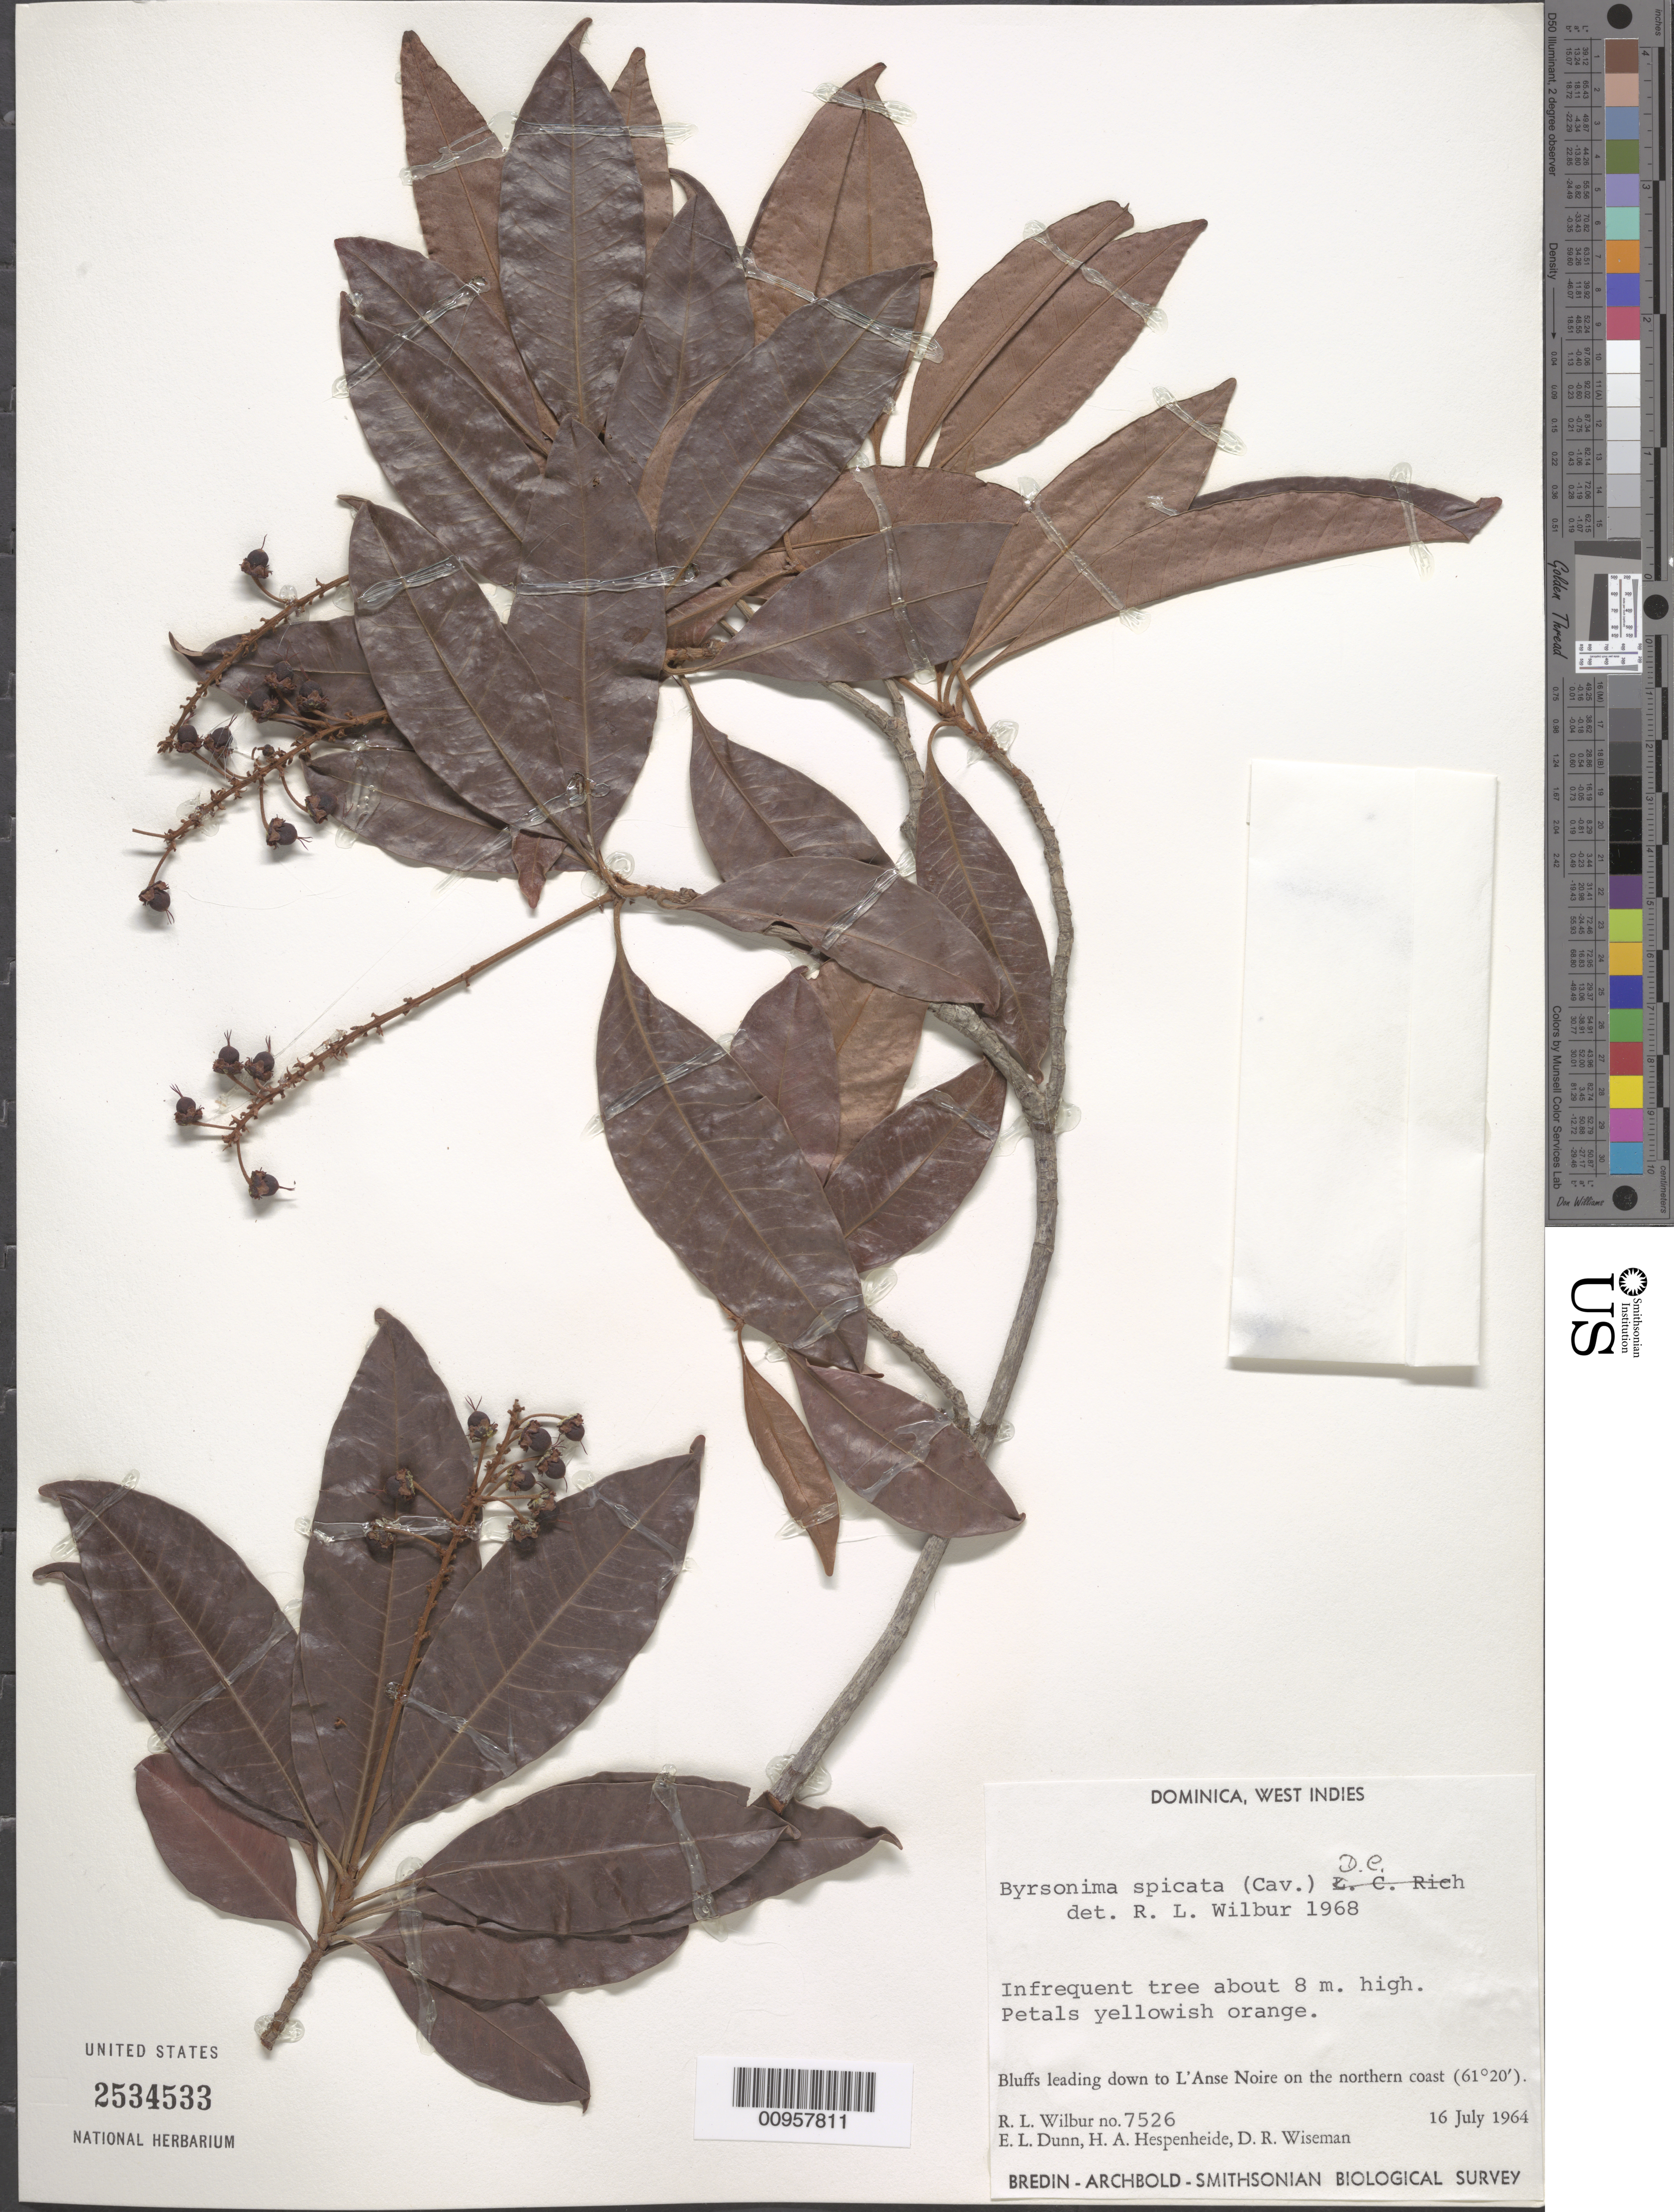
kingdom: Plantae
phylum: Tracheophyta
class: Magnoliopsida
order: Malpighiales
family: Malpighiaceae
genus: Byrsonima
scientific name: Byrsonima spicata (Cav.) DC.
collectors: R. L. Wilbur, E. Dunn, H. A. Hespenheide & D. R. Wiseman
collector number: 7526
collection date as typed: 16 Jul 1964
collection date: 1964-07-16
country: Dominica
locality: Bluffs leading down to L'Anse Noire on the northern coast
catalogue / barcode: US 2534533